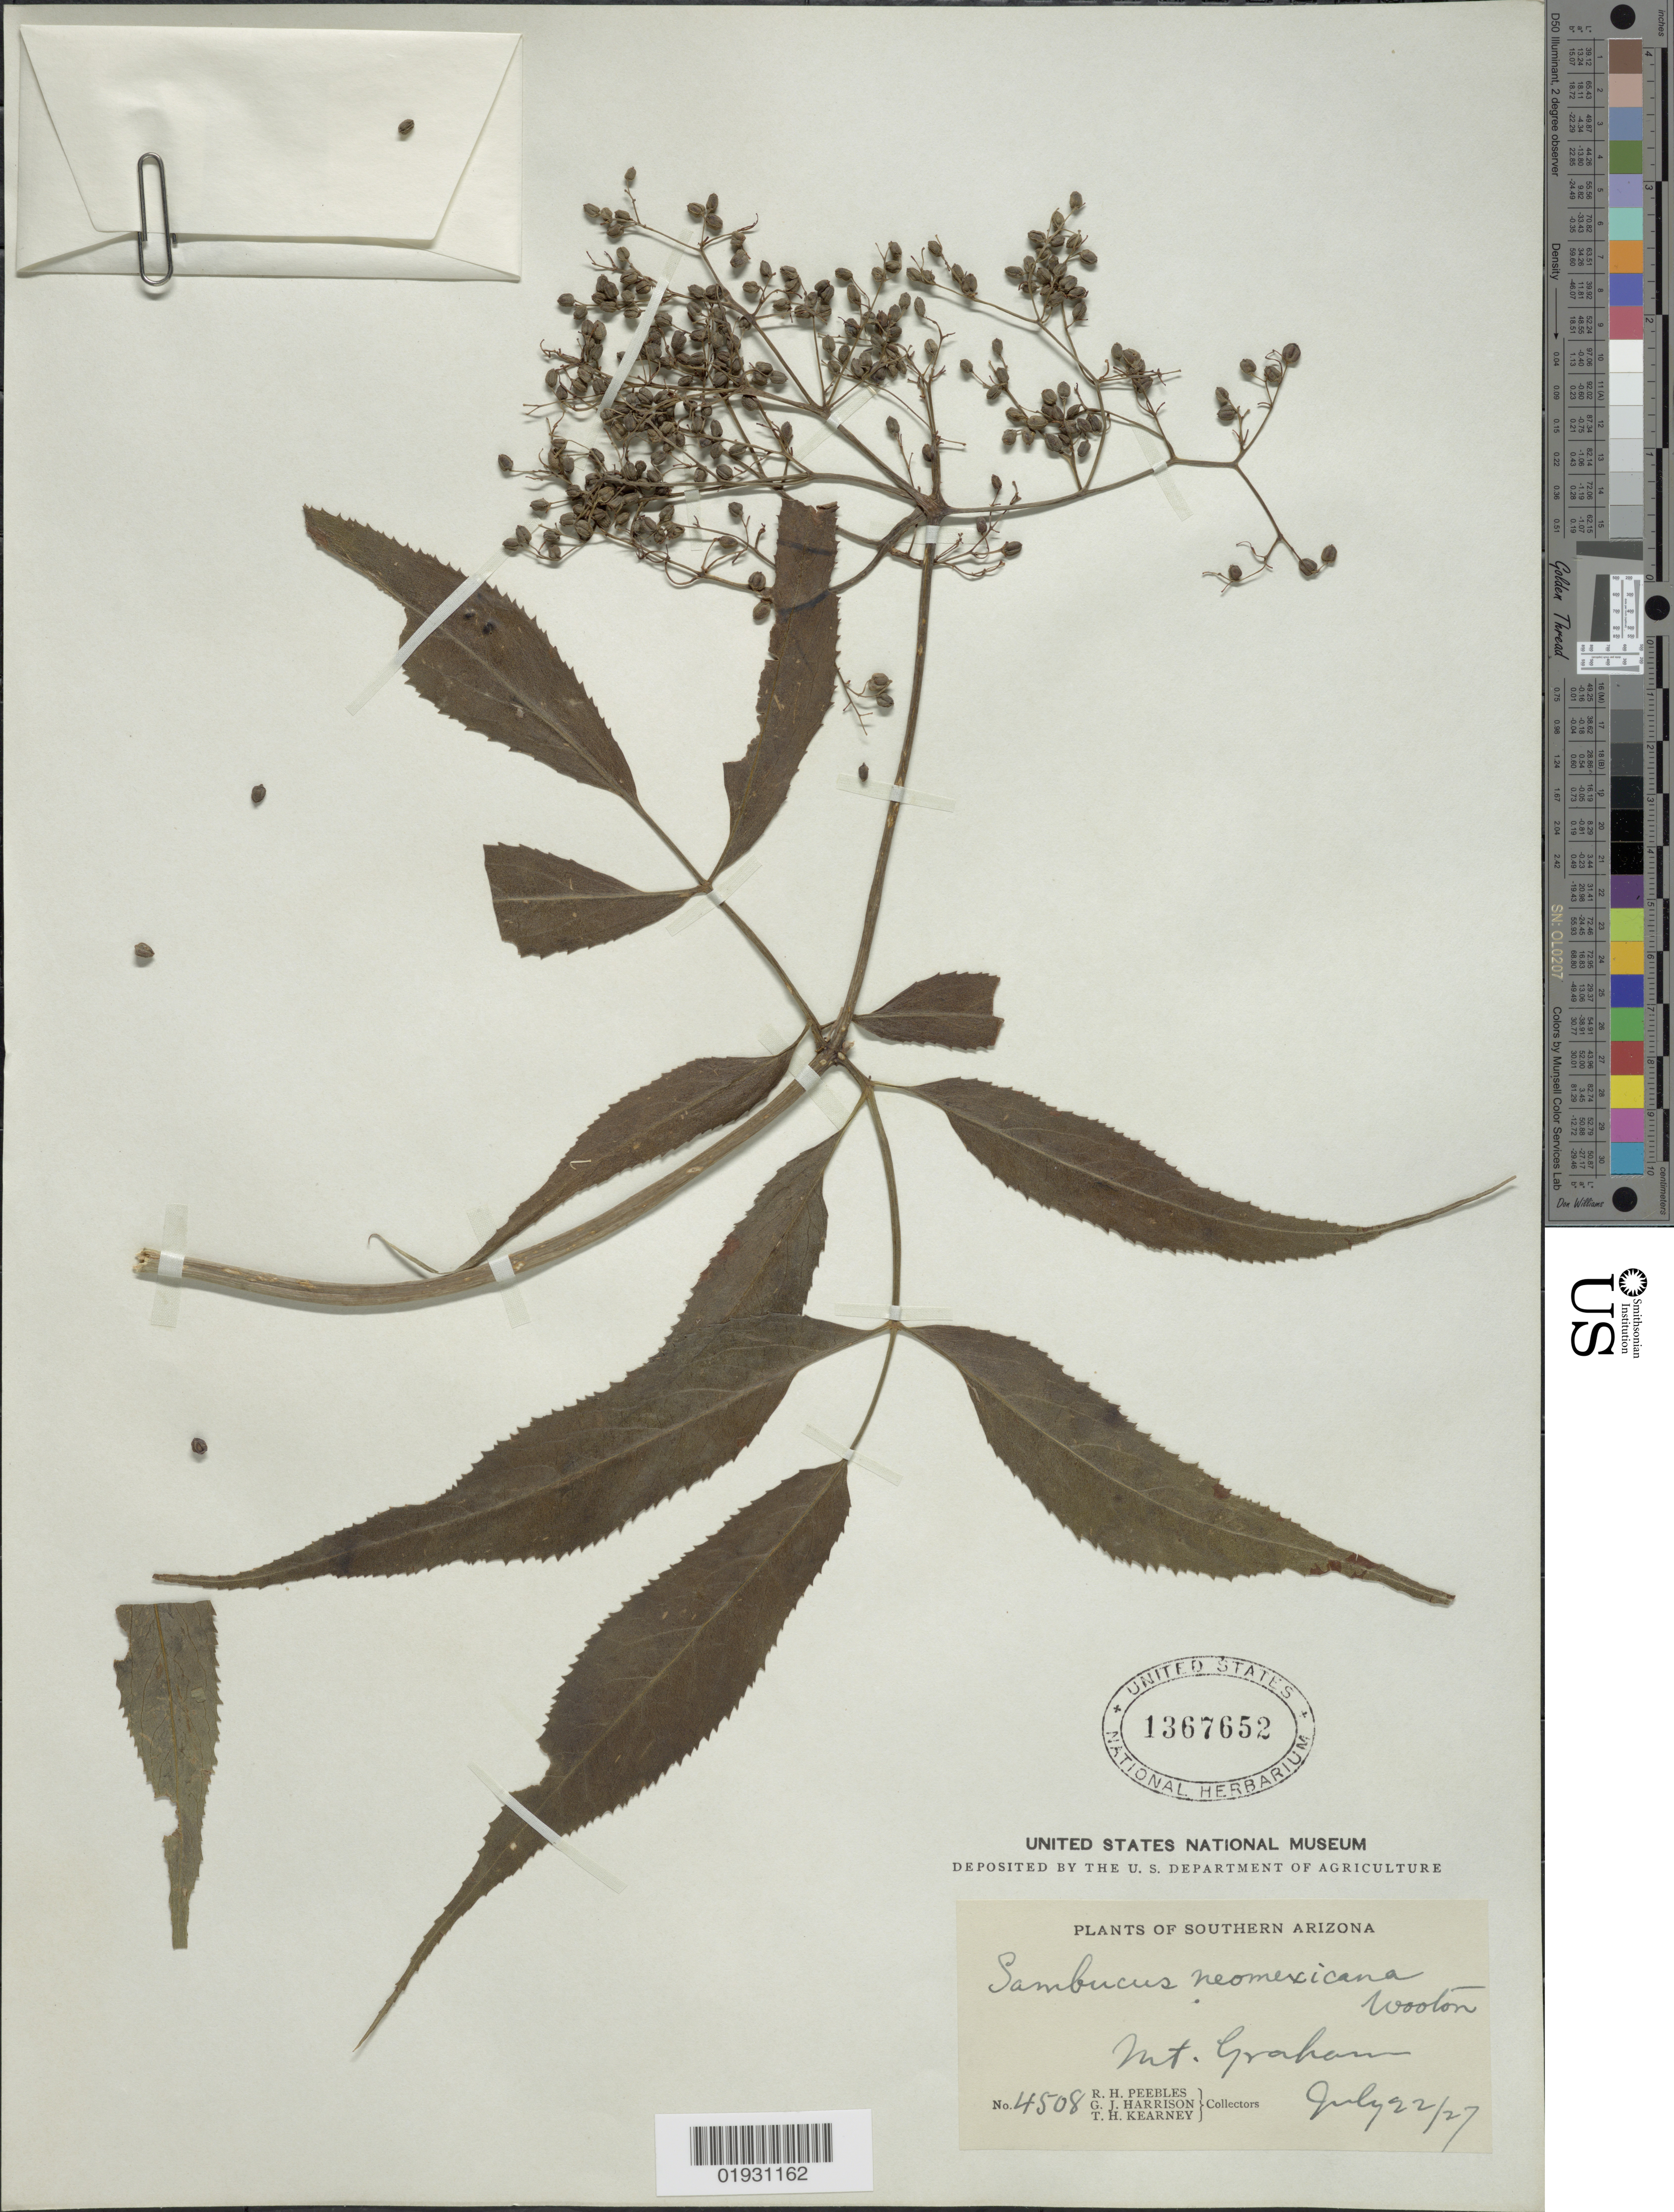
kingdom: Plantae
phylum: Tracheophyta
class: Magnoliopsida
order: Dipsacales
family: Viburnaceae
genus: Sambucus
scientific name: Sambucus neo-mexicana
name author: Wooton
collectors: R. H. Peebles, G. J. Harrison & T. H. Kearney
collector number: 4508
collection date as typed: Transcribed d/m/y: 22/7/27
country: United States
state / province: Arizona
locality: Southern Arizona. Mt. Graham.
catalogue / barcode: US 1367652